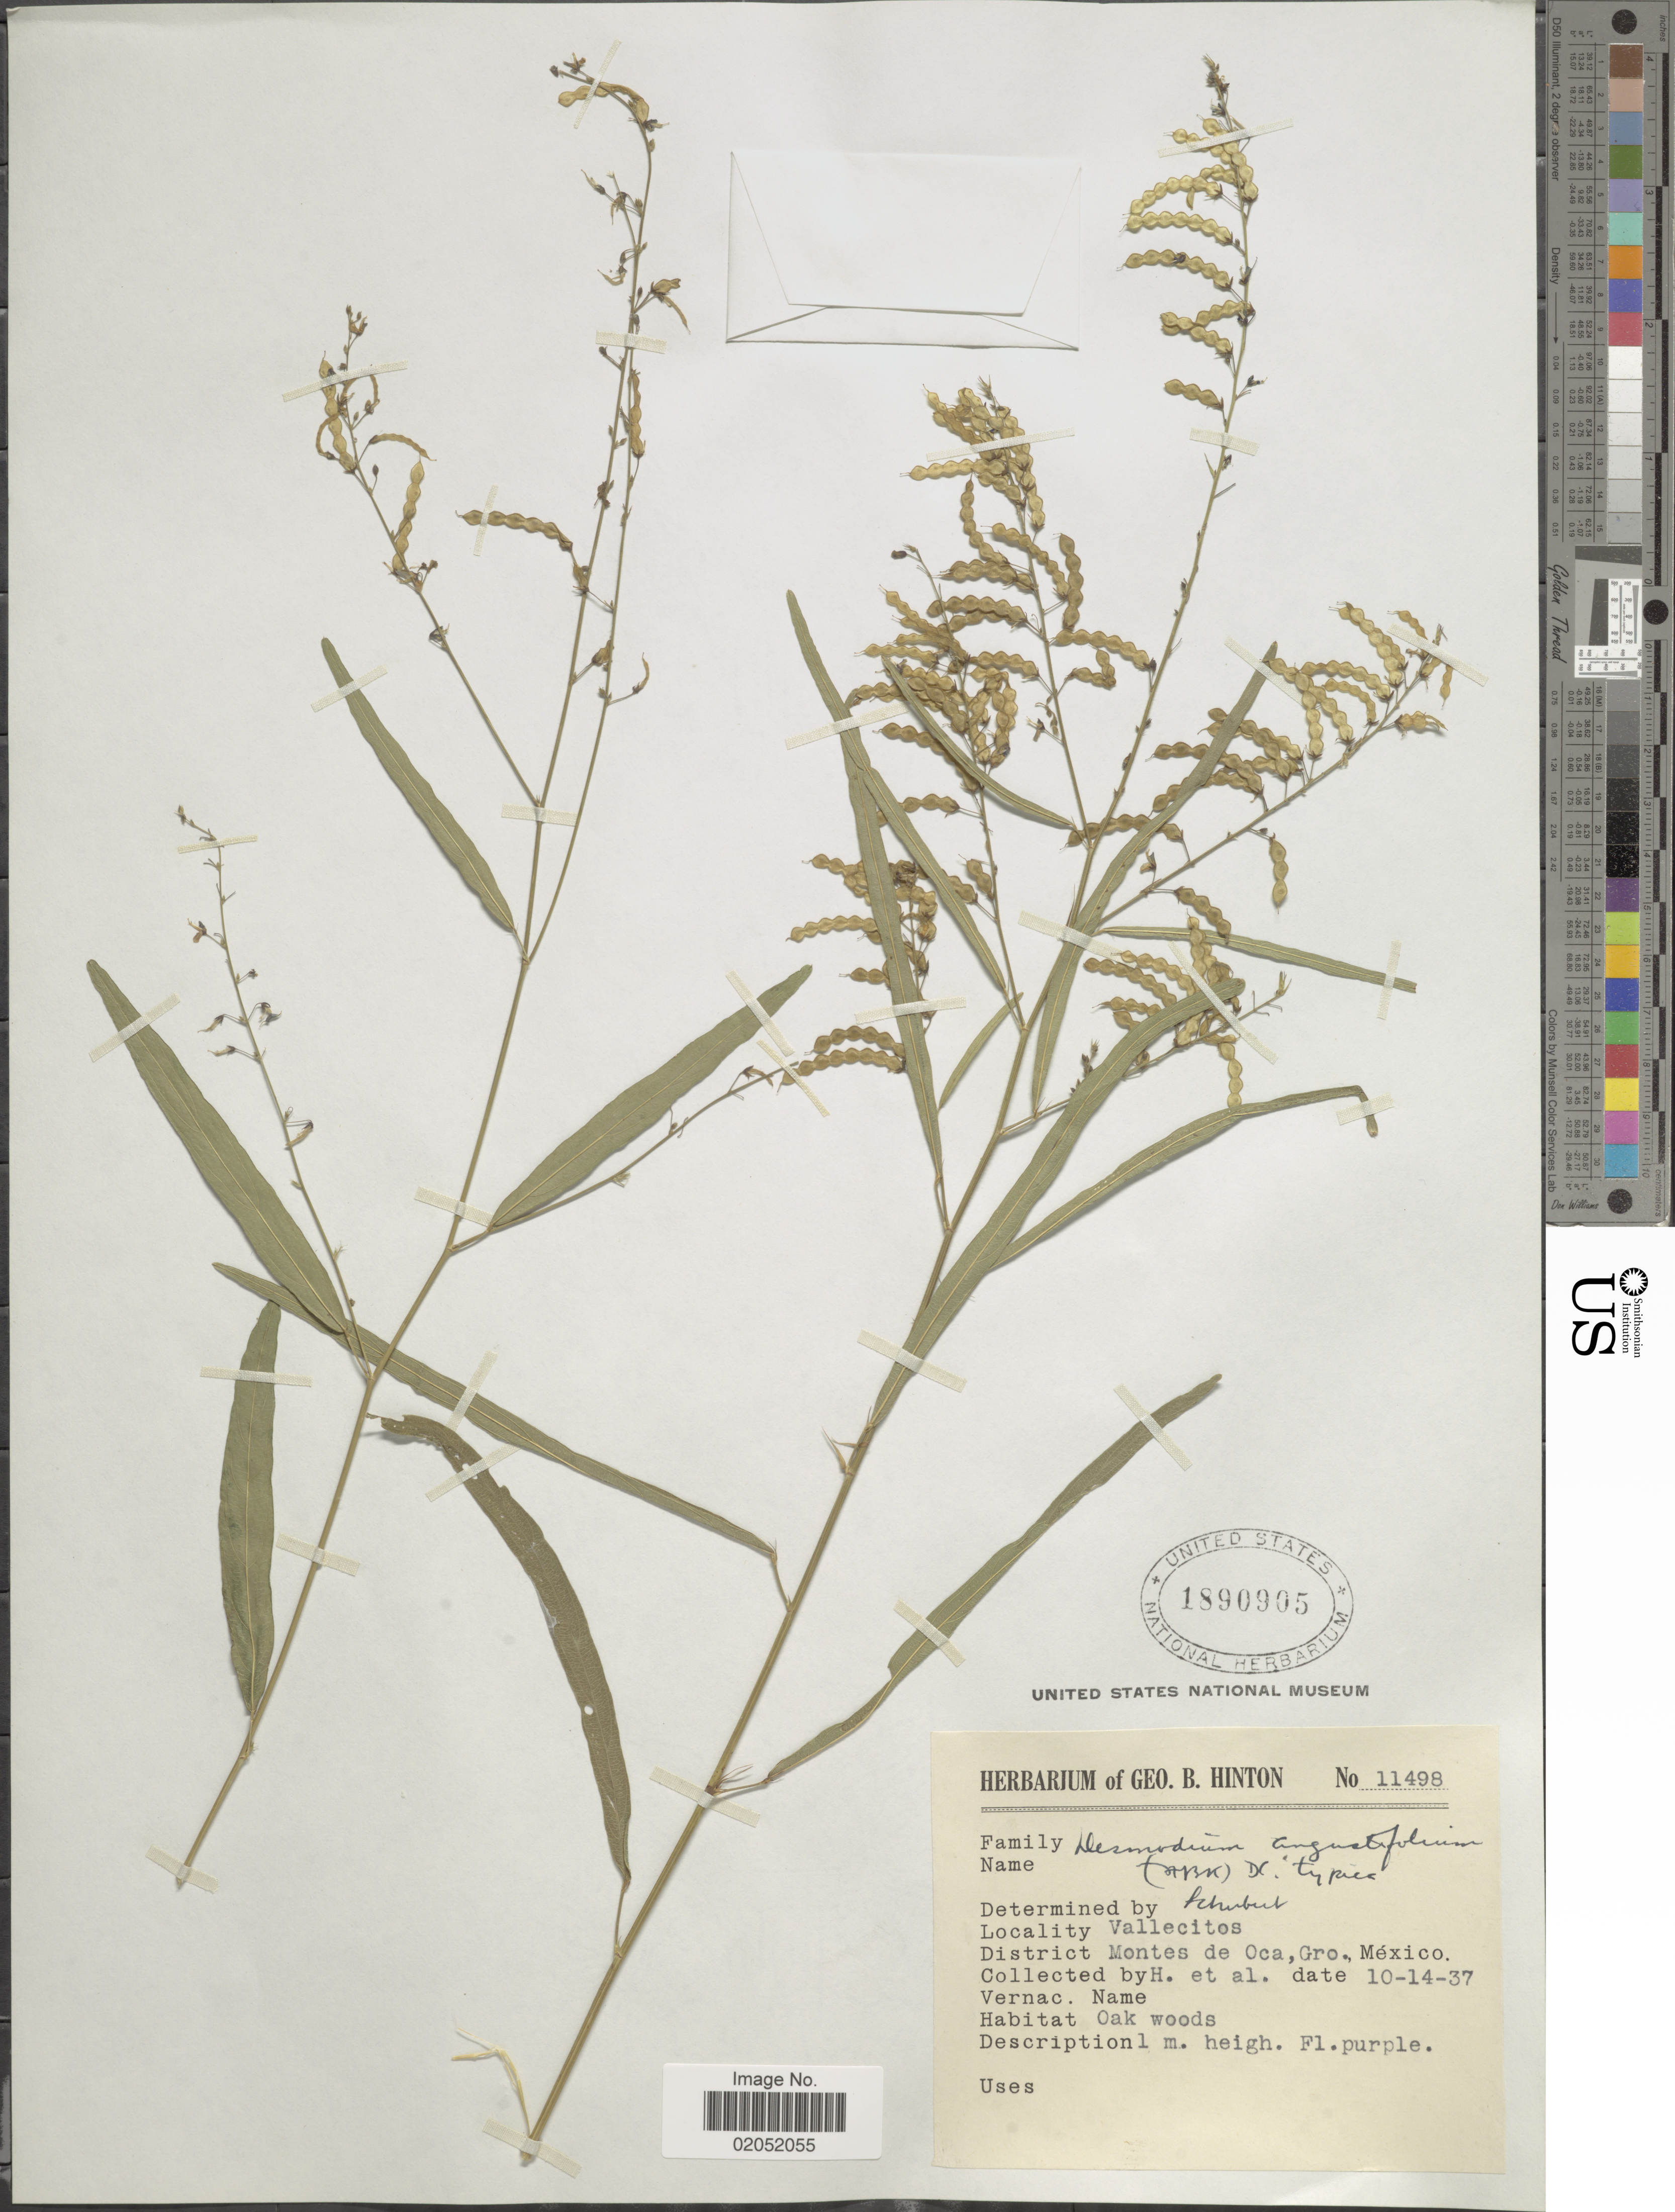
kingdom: Plantae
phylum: Tracheophyta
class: Magnoliopsida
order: Fabales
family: Fabaceae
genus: Desmodium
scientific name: Desmodium angustifolium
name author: (Kunth) DC.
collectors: G. B. Hinton & et al.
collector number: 11498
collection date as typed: Transcribed d/m/y: 14/10/37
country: Mexico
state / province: Guerrero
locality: Vallecitos, District Montes de Oca.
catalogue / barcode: US 1890905